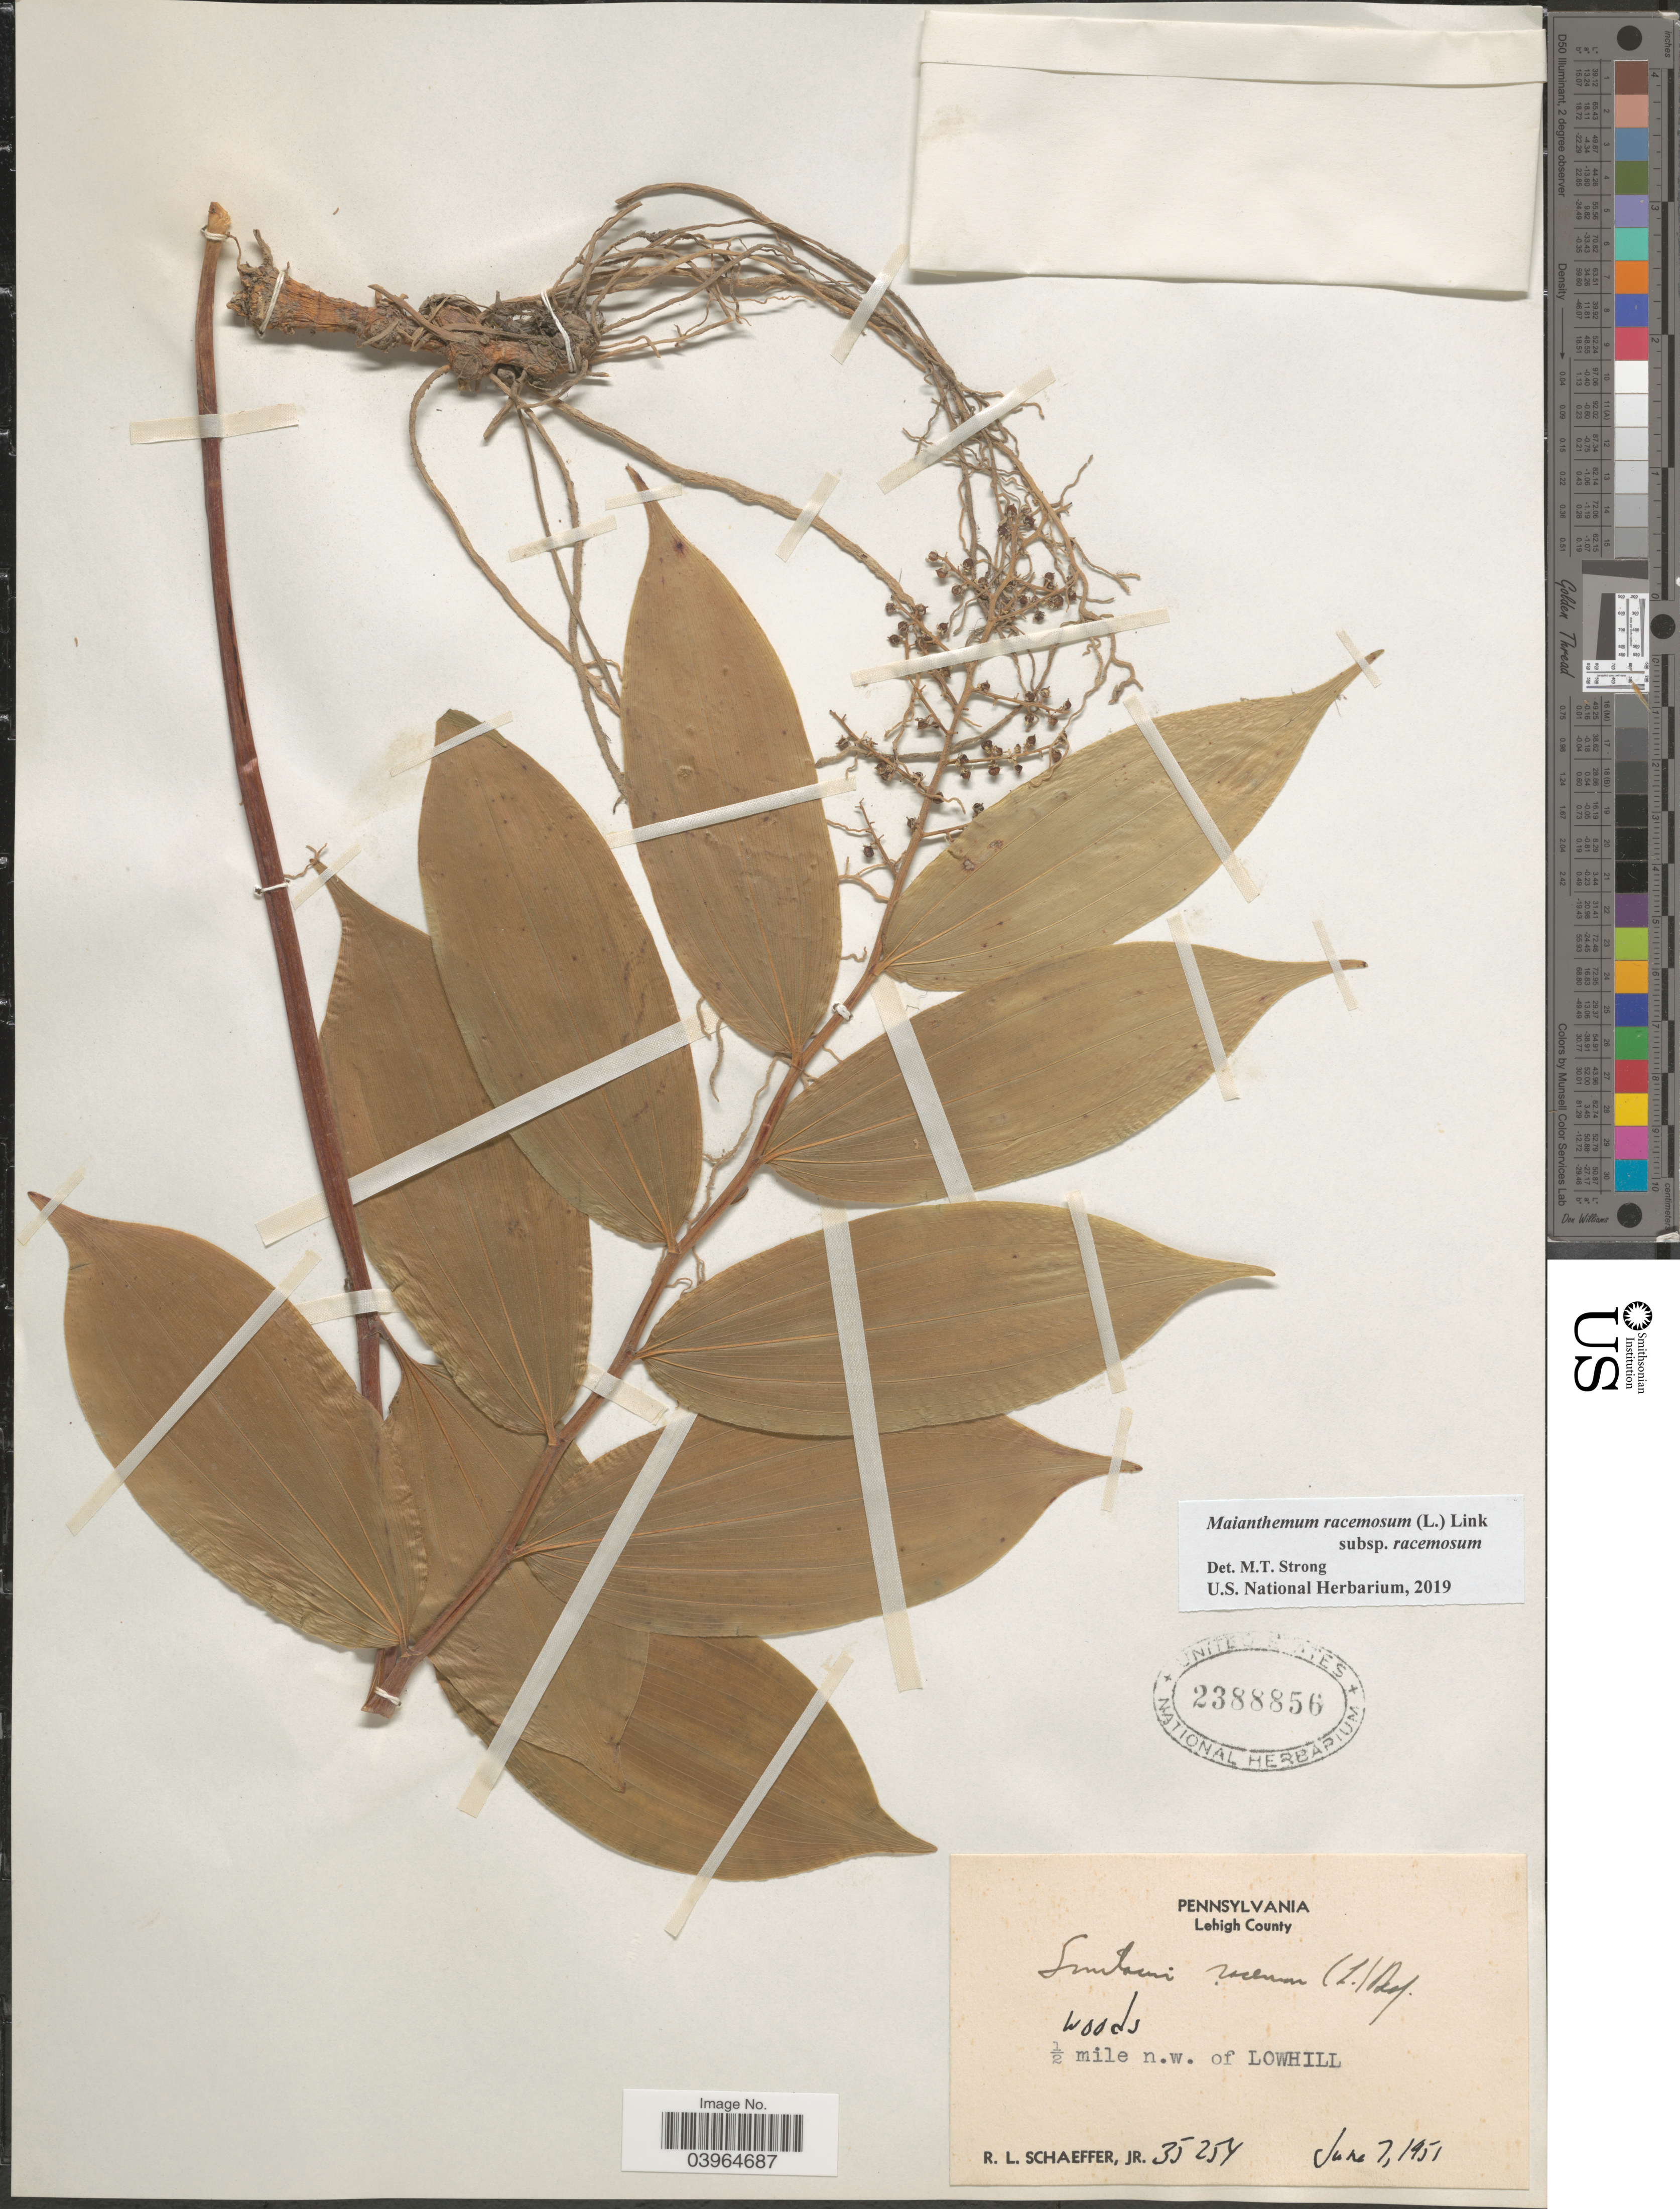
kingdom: Plantae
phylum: Tracheophyta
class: Liliopsida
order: Asparagales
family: Asparagaceae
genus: Maianthemum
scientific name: Maianthemum racemosum subsp. racemosum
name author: (L.) Link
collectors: R. L. Schaeffer Jr.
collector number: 35254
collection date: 1951-06-07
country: United States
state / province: Pennsylvania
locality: Lehigh County. ½ mile n.w. of Lowhill.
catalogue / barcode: US 2388856